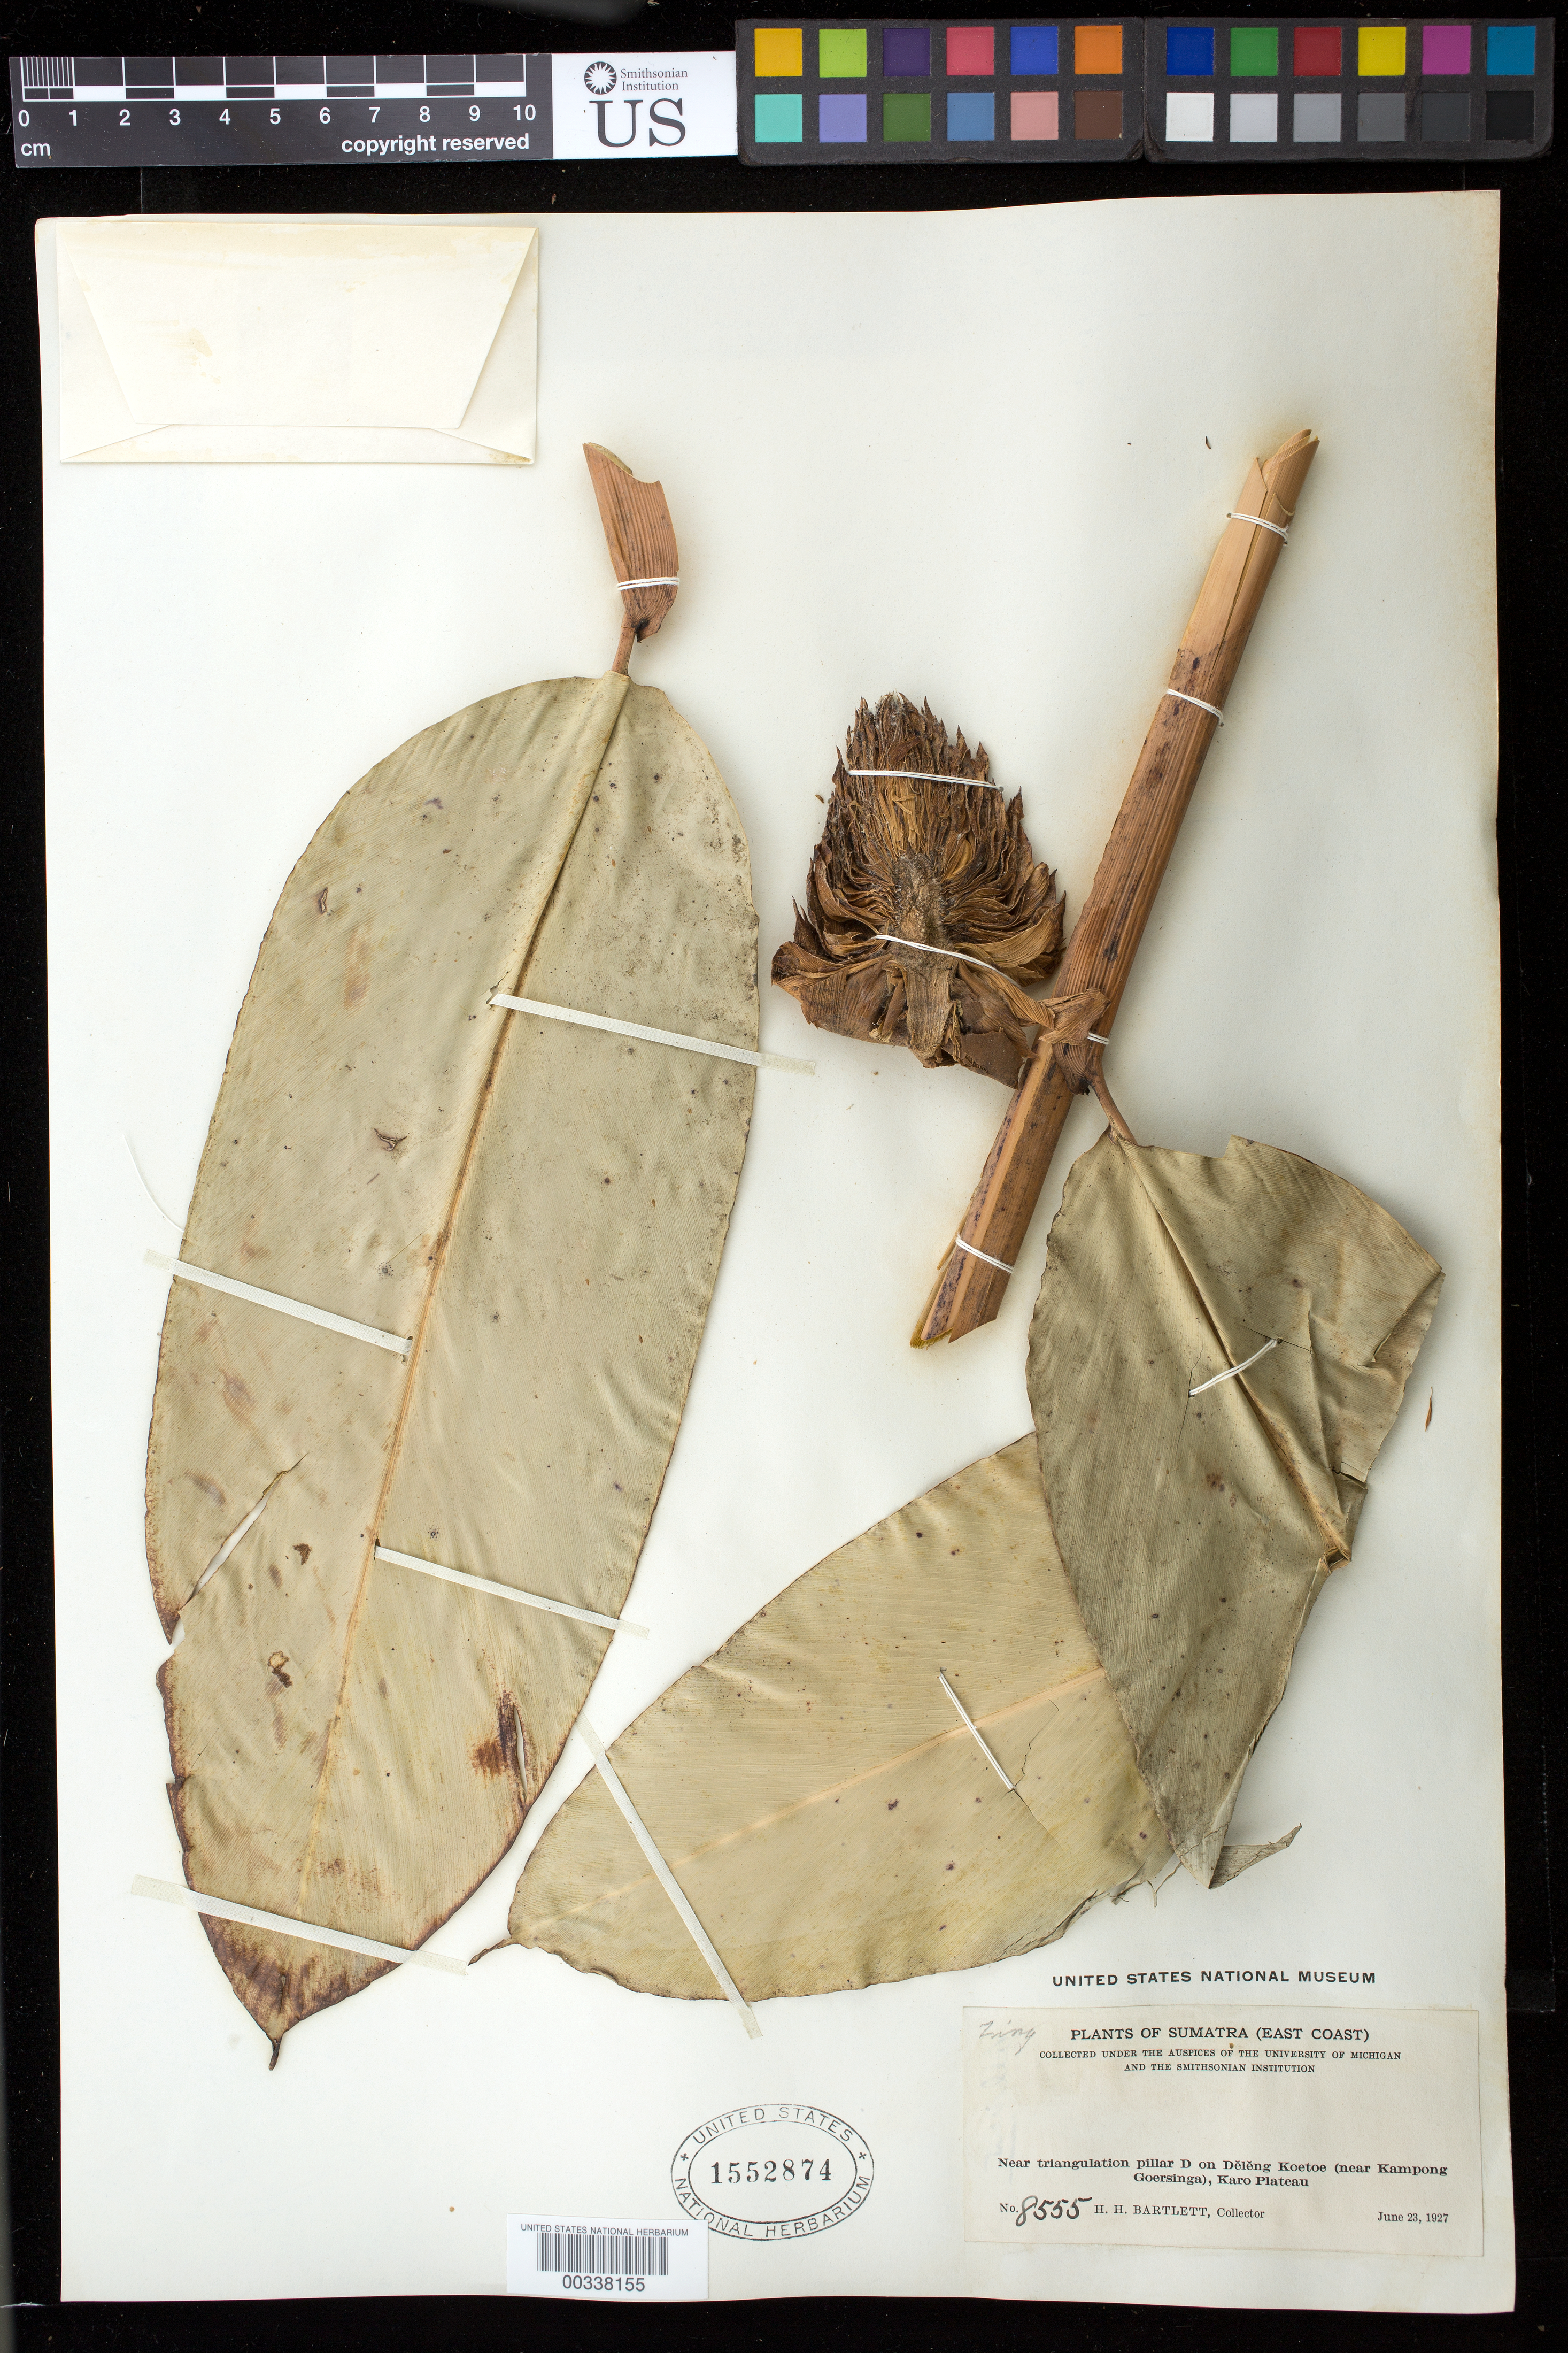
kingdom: Plantae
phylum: Tracheophyta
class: Liliopsida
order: Zingiberales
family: Zingiberaceae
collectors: H. H. Bartlett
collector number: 8555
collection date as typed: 23 Jun 1927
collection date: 1927-06-23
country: Indonesia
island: Sumatra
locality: (east coast), near triangulation pillar d on deleng koetoe (near kampong goersinga), karo plateau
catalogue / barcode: US 1552874